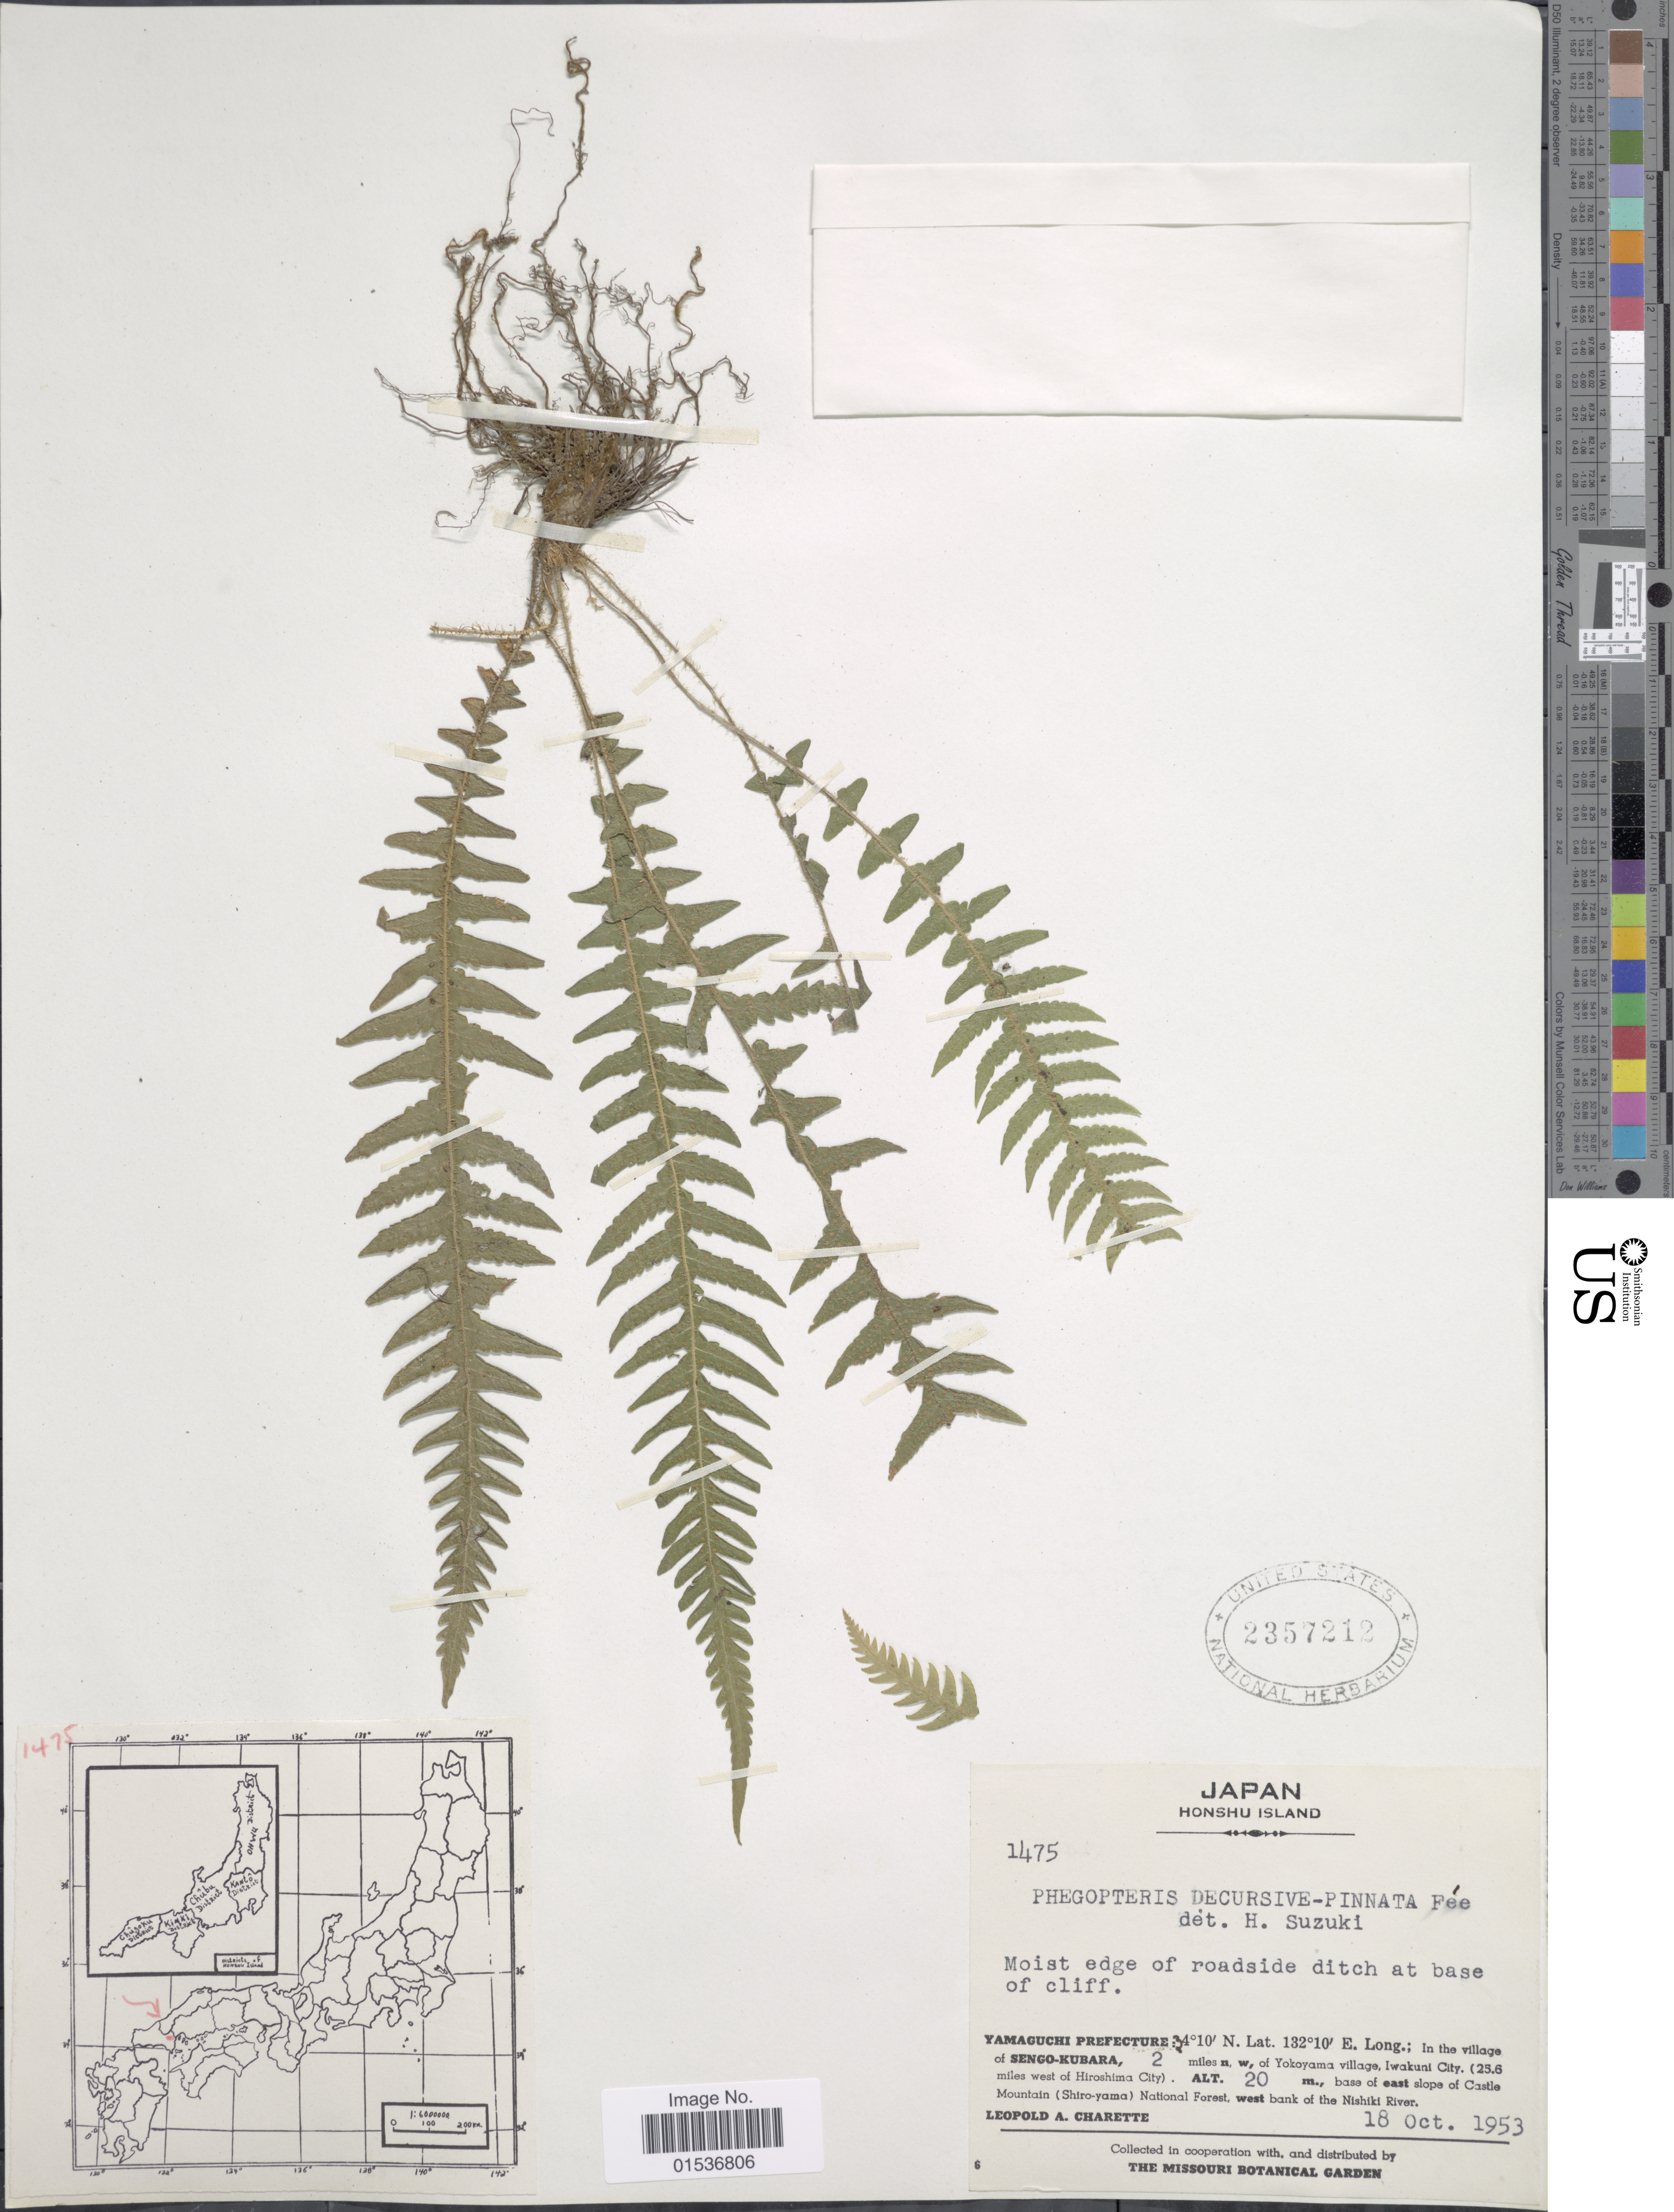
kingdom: Plantae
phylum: Tracheophyta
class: Polypodiopsida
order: Polypodiales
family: Thelypteridaceae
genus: Phegopteris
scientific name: Phegopteris decursivepinnata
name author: (H.C. Hall) Fée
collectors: L. A. Charette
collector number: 1475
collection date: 1953-10-18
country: Japan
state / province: Yamaguti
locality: Japan, Honshu Island. Yamaguchi Prefecture, In the village of Sengo-Kubara, 2 miles n.w. of Yokoyama village, Iwakuni City, (25.6 miles west of Hiroshima City), base of east slope of Castle Mountain (Shiro-yama) National Forest, west bank of the Nishiki River.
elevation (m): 20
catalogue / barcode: US 2357212